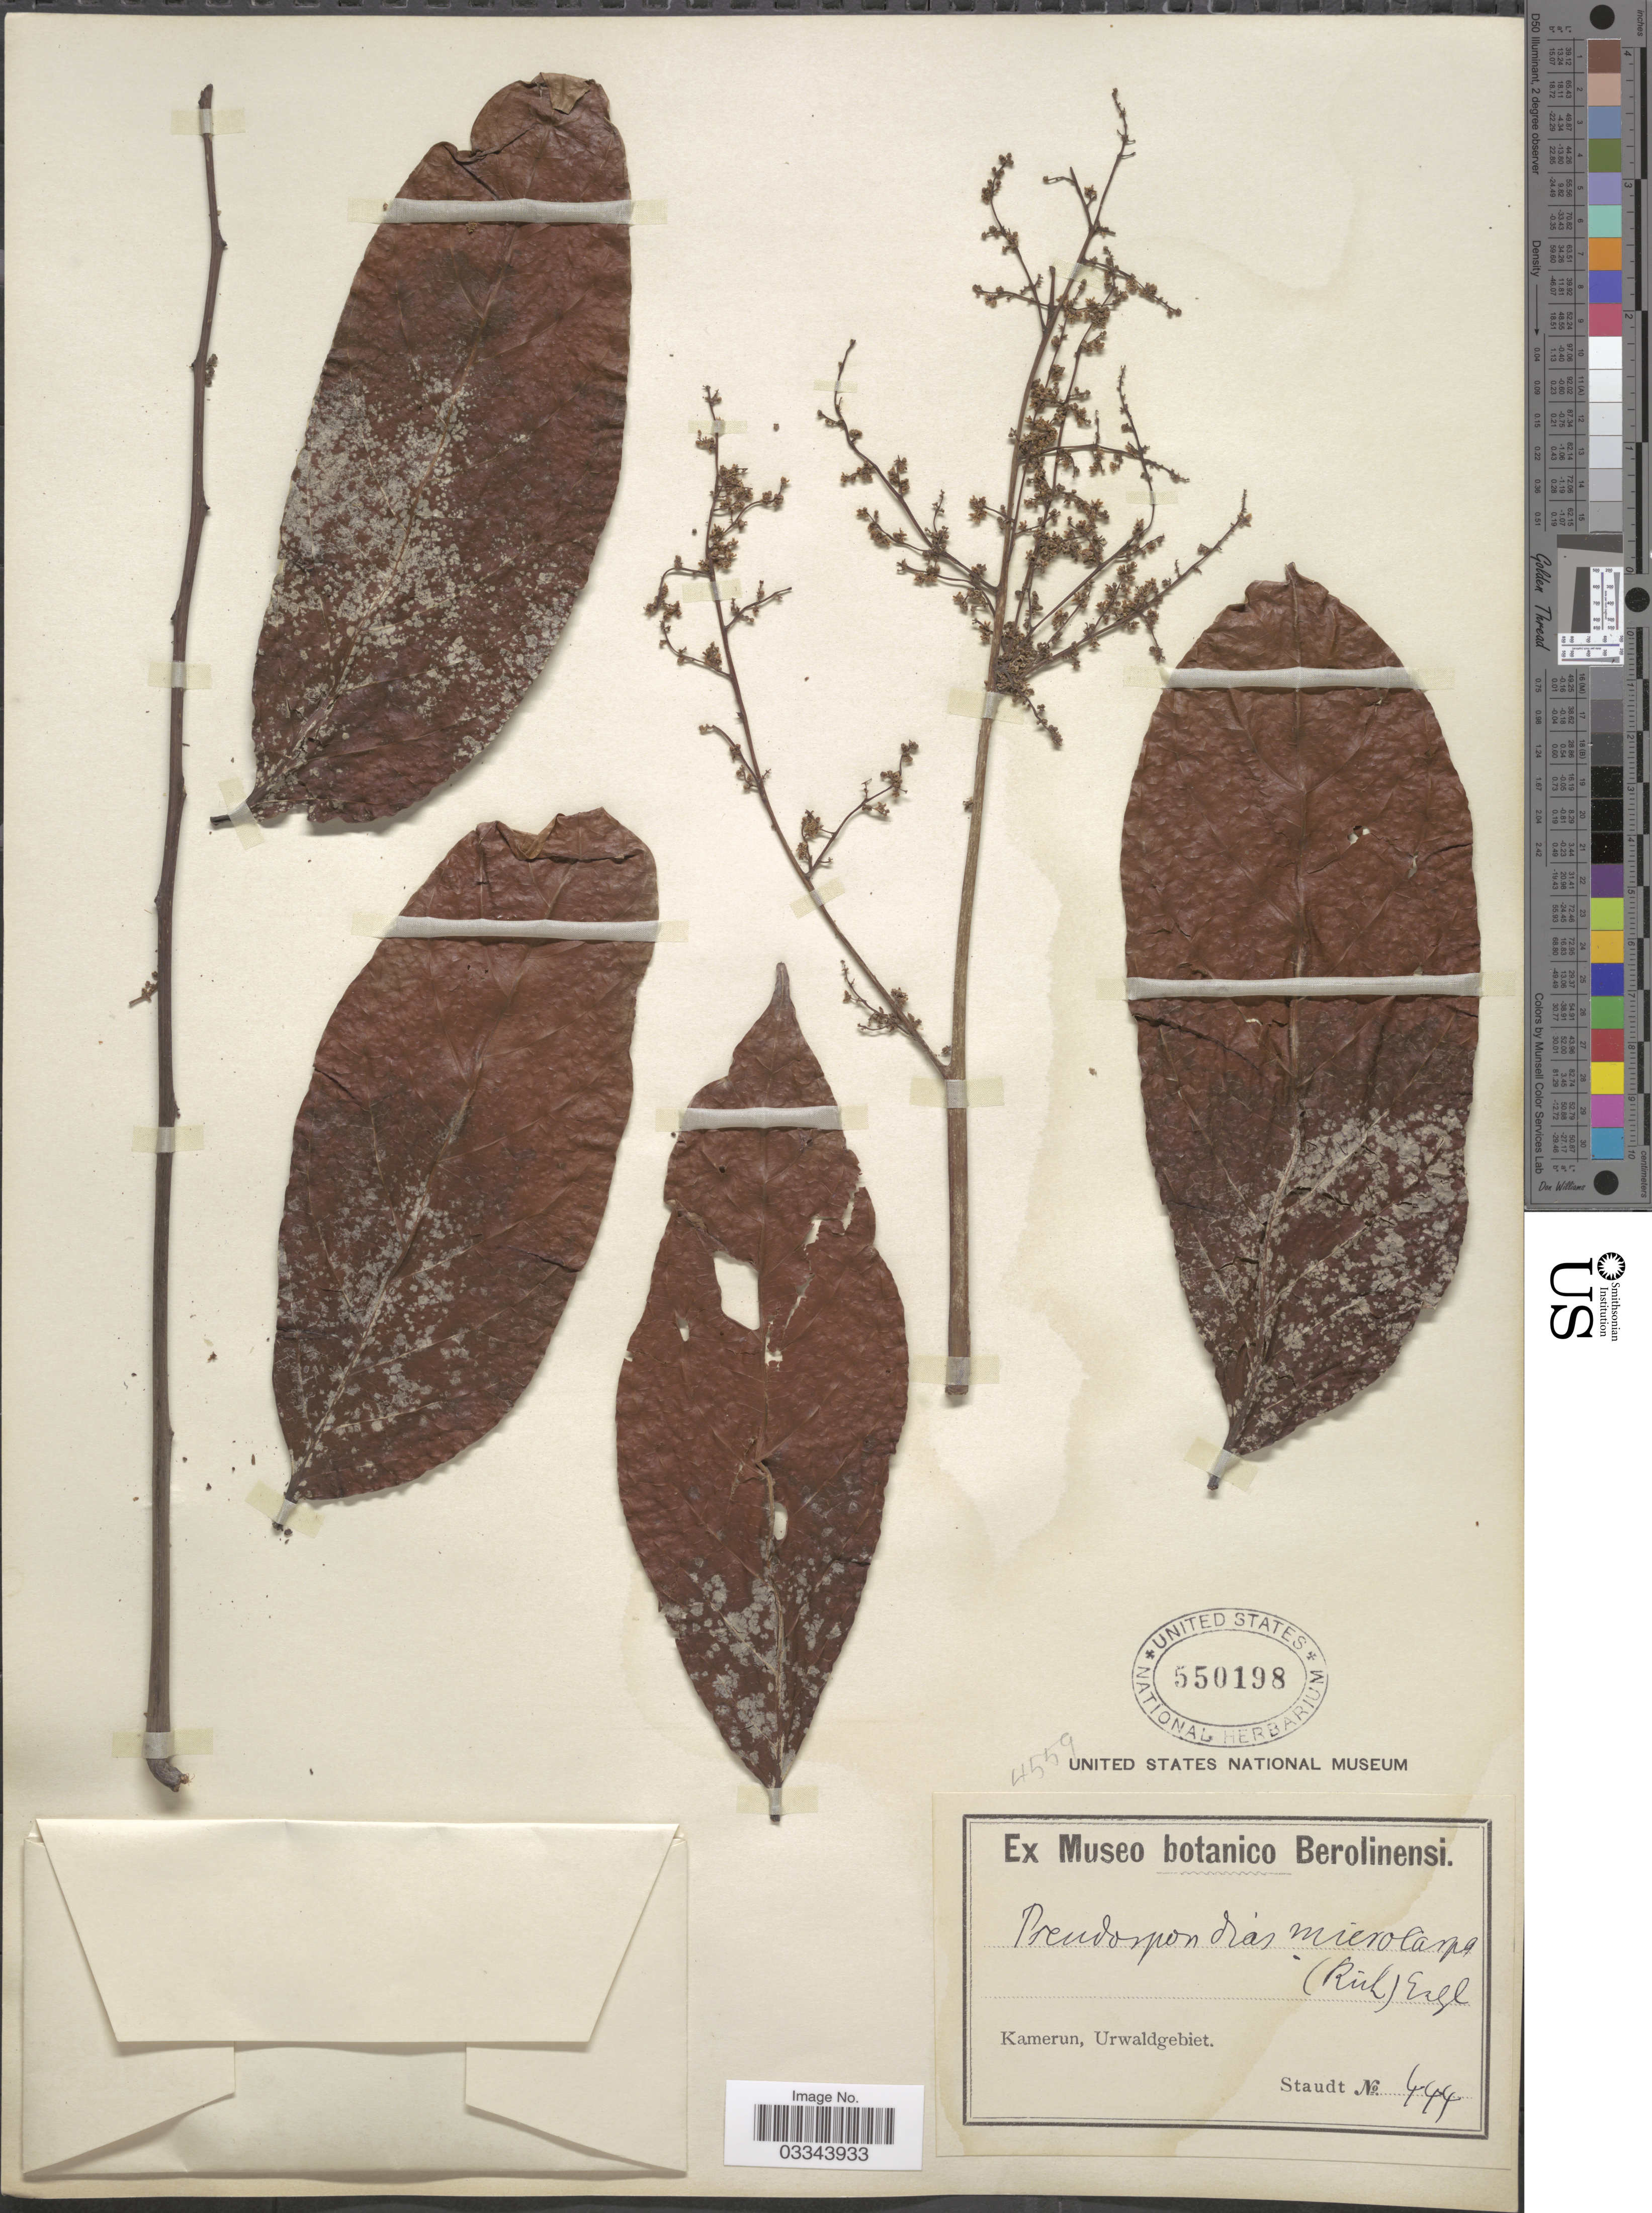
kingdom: Plantae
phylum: Tracheophyta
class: Magnoliopsida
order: Sapindales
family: Anacardiaceae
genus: Pseudospondias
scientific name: Pseudospondias microcarpa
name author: (A. Rich.) Engl.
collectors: -. Staudt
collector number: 444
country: Cameroon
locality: Urwaldgebiet.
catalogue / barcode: US 550198